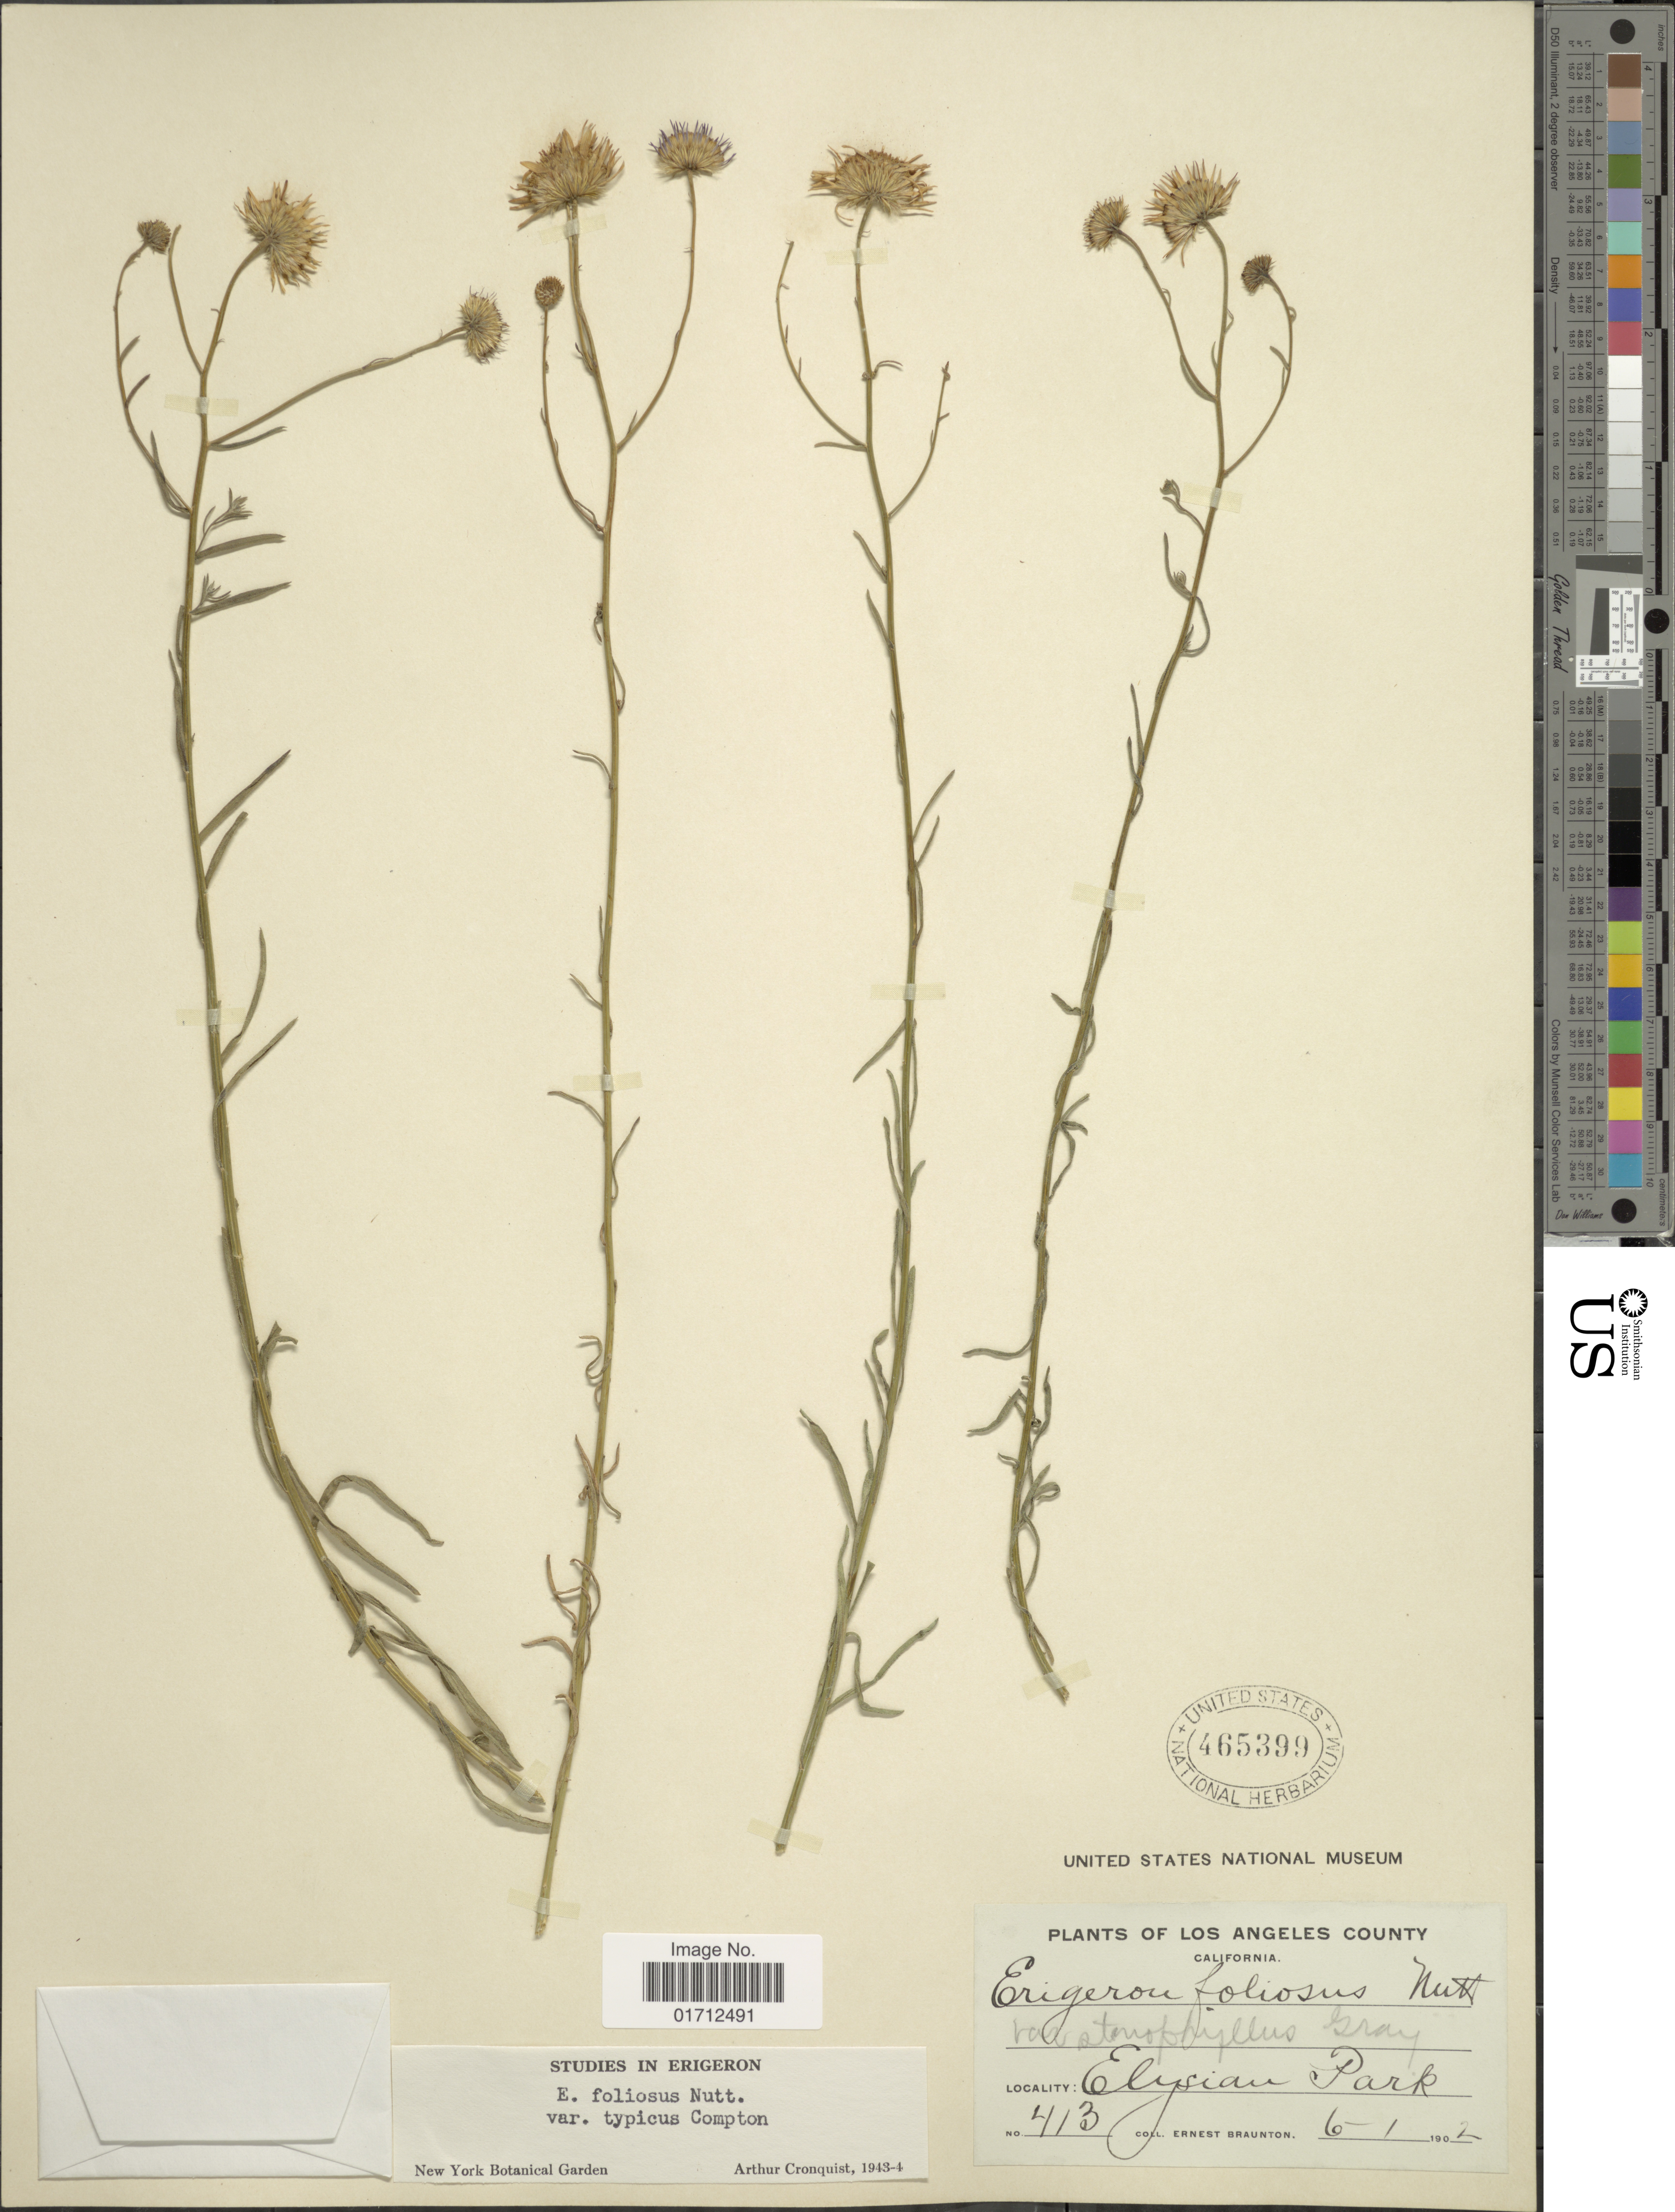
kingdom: Plantae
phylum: Tracheophyta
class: Magnoliopsida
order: Asterales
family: Asteraceae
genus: Erigeron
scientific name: Erigeron foliosus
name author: Nutt.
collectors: E. Braunton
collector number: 413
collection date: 1902-06-01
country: United States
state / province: California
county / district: Los Angeles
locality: Los Angeles County, Elysian Park.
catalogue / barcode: US 465399